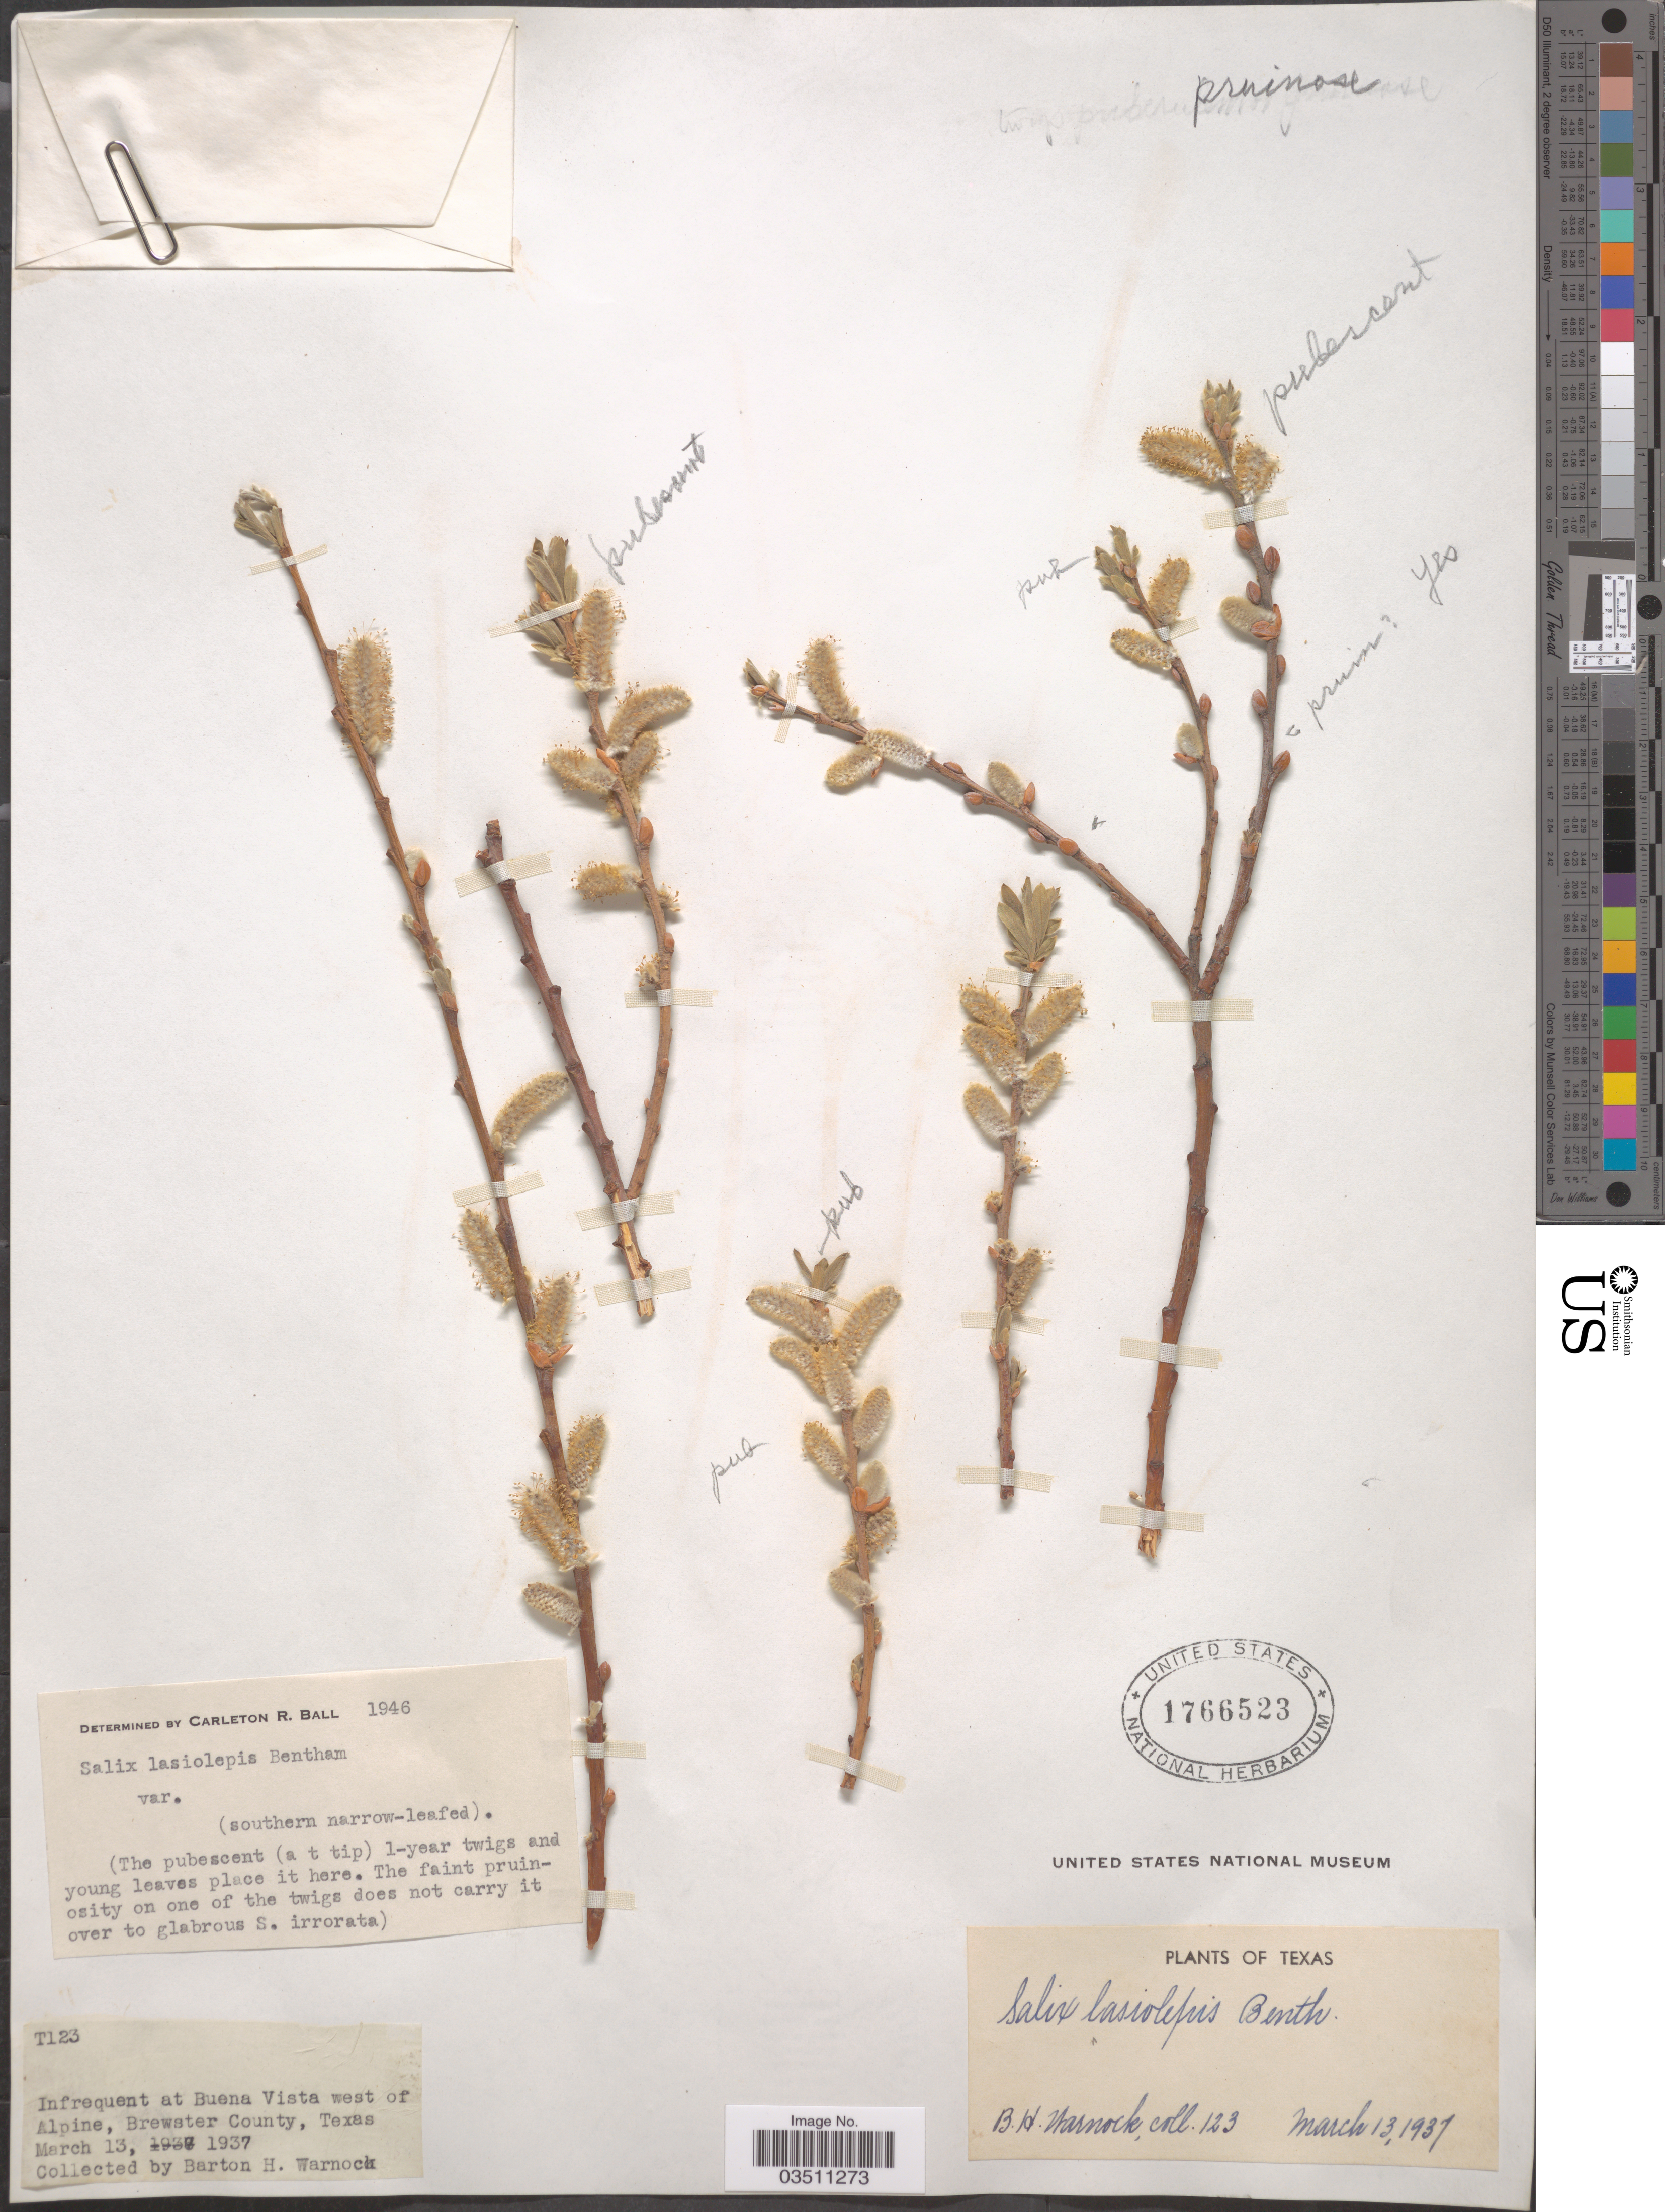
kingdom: Plantae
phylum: Tracheophyta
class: Magnoliopsida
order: Malpighiales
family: Salicaceae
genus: Salix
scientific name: Salix lasiolepis var. bracelinae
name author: C.R. Ball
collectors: B. H. Warnock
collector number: T123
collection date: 1937-03-13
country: United States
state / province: Texas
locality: Infrequent at Buena Vista west of Alpine, Brewster County.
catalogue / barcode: US 1766523